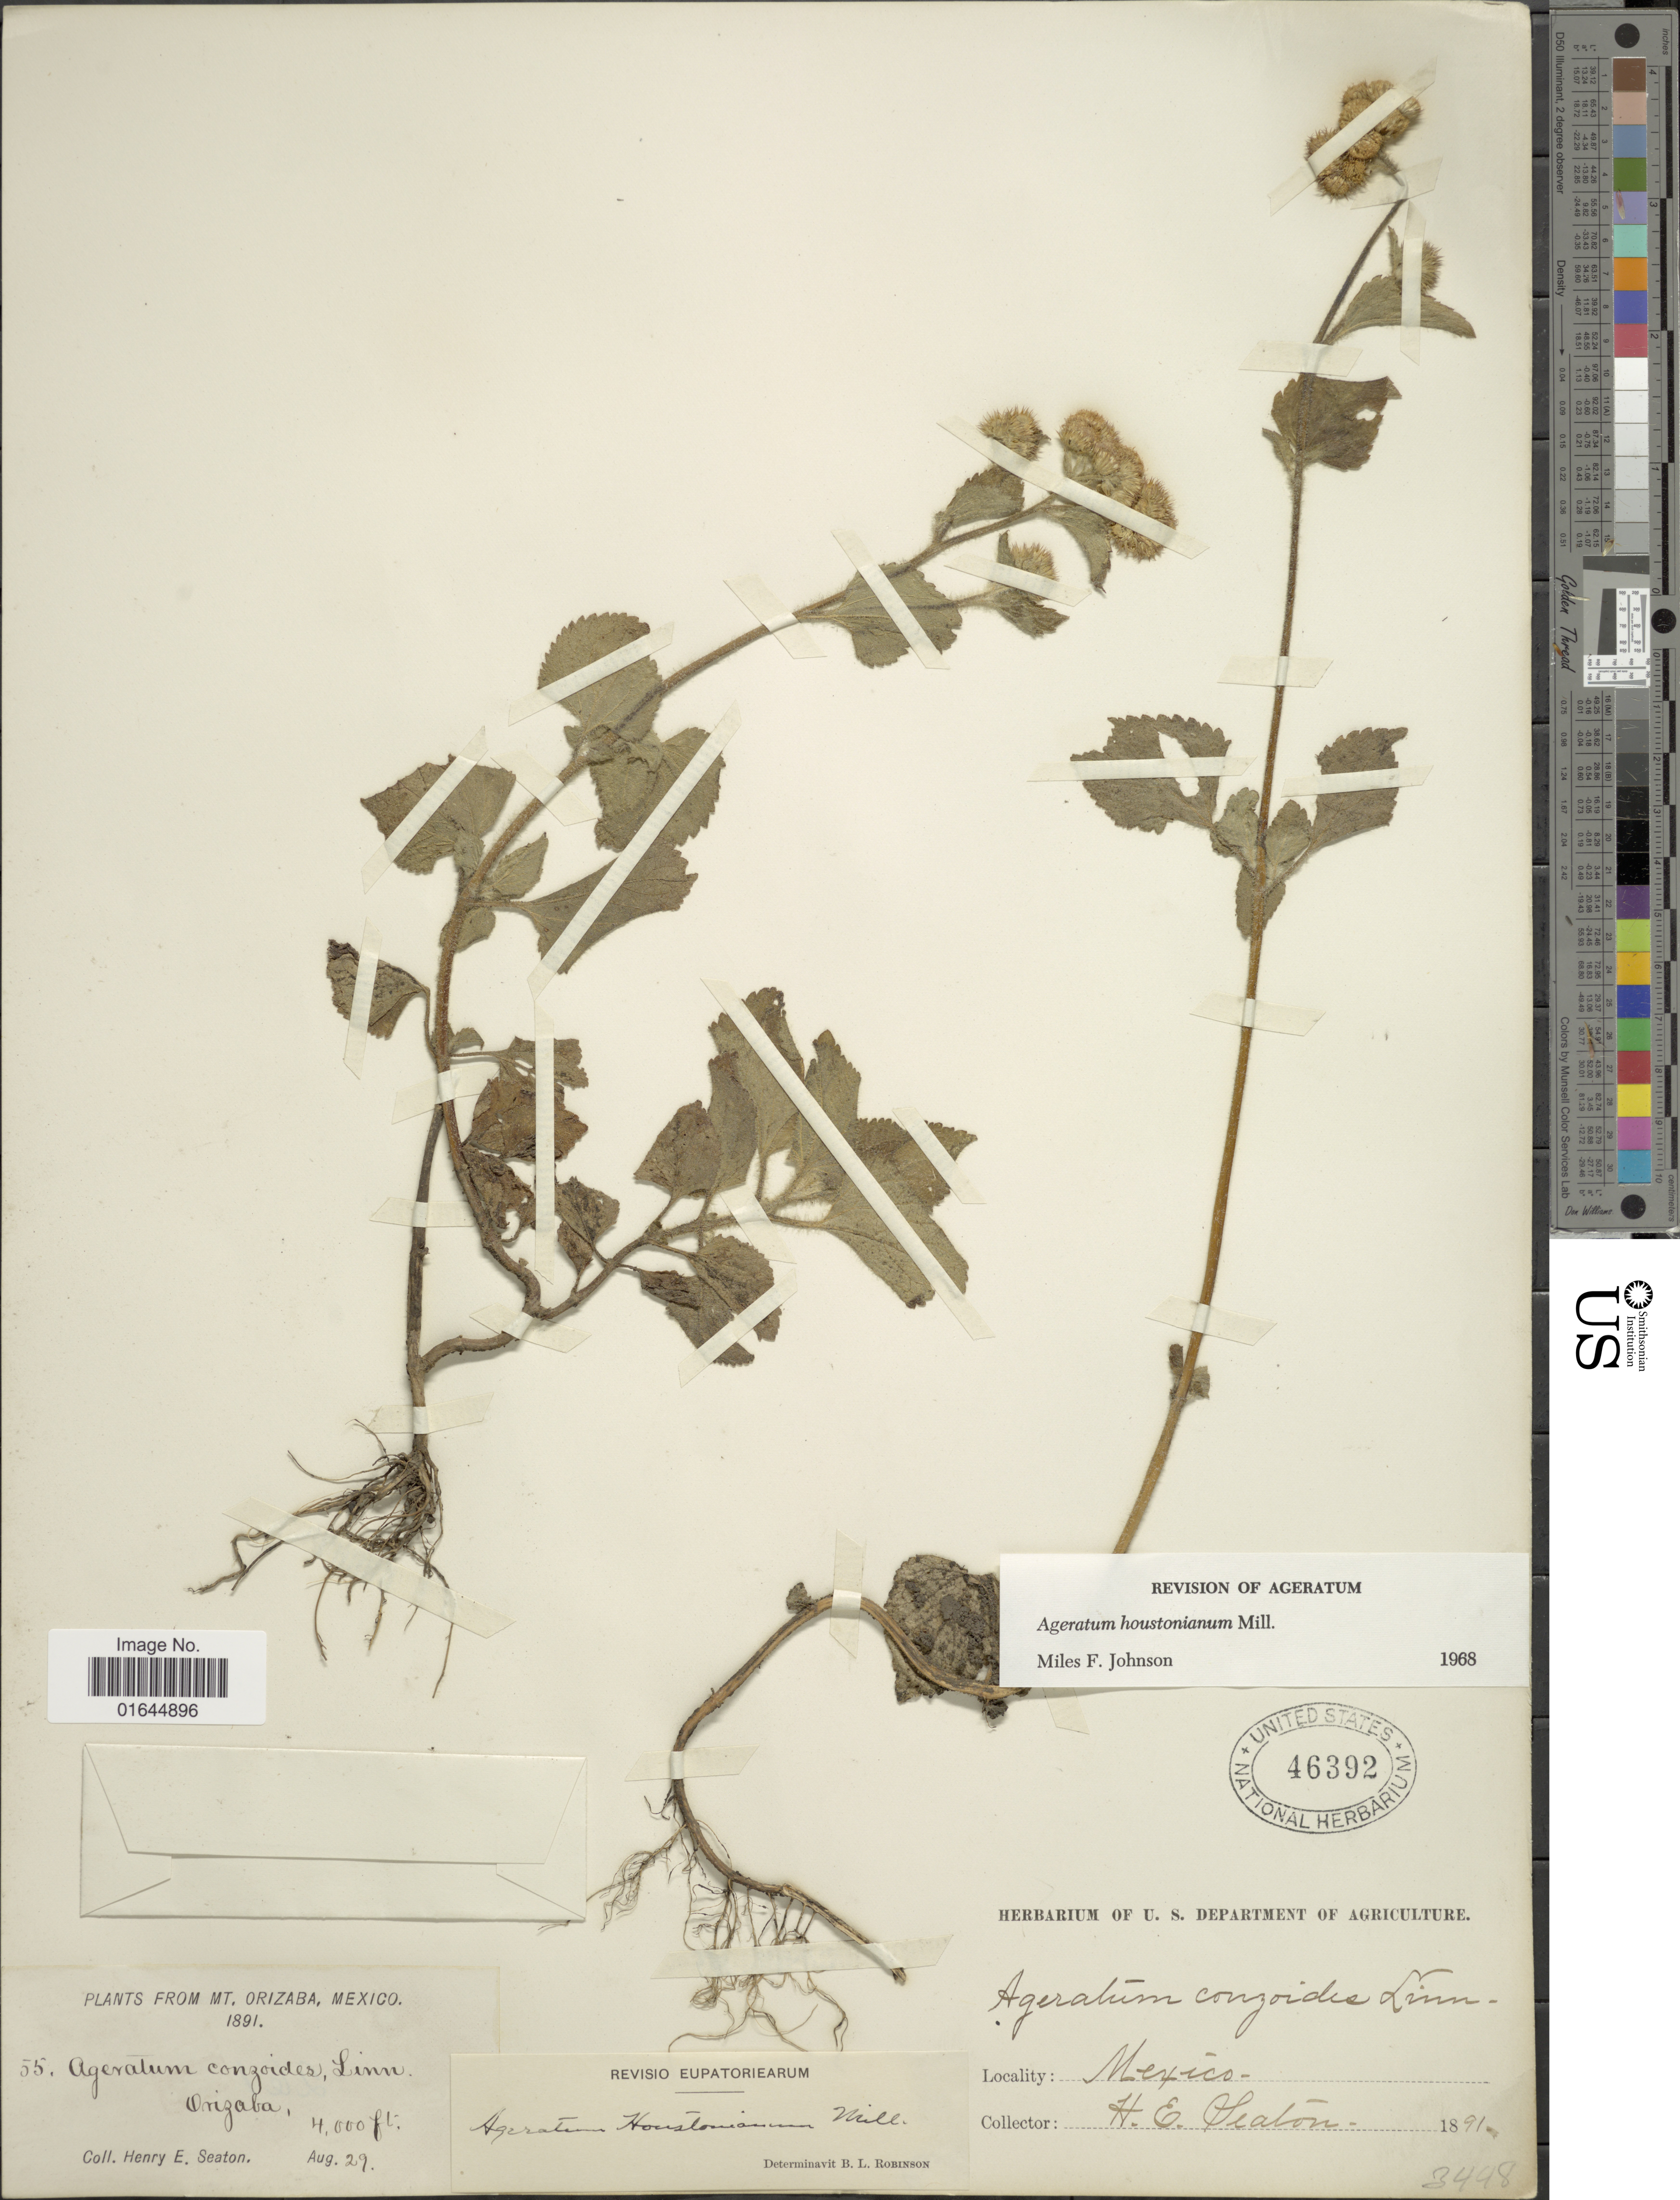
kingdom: Plantae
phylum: Tracheophyta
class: Magnoliopsida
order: Asterales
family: Asteraceae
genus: Ageratum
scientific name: Ageratum houstonianum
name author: Mill.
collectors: H. E. Seaton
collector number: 55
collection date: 1891-08-29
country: Mexico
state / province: México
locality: From Mt. Orizaba, Mexico.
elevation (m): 1219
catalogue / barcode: US 46392